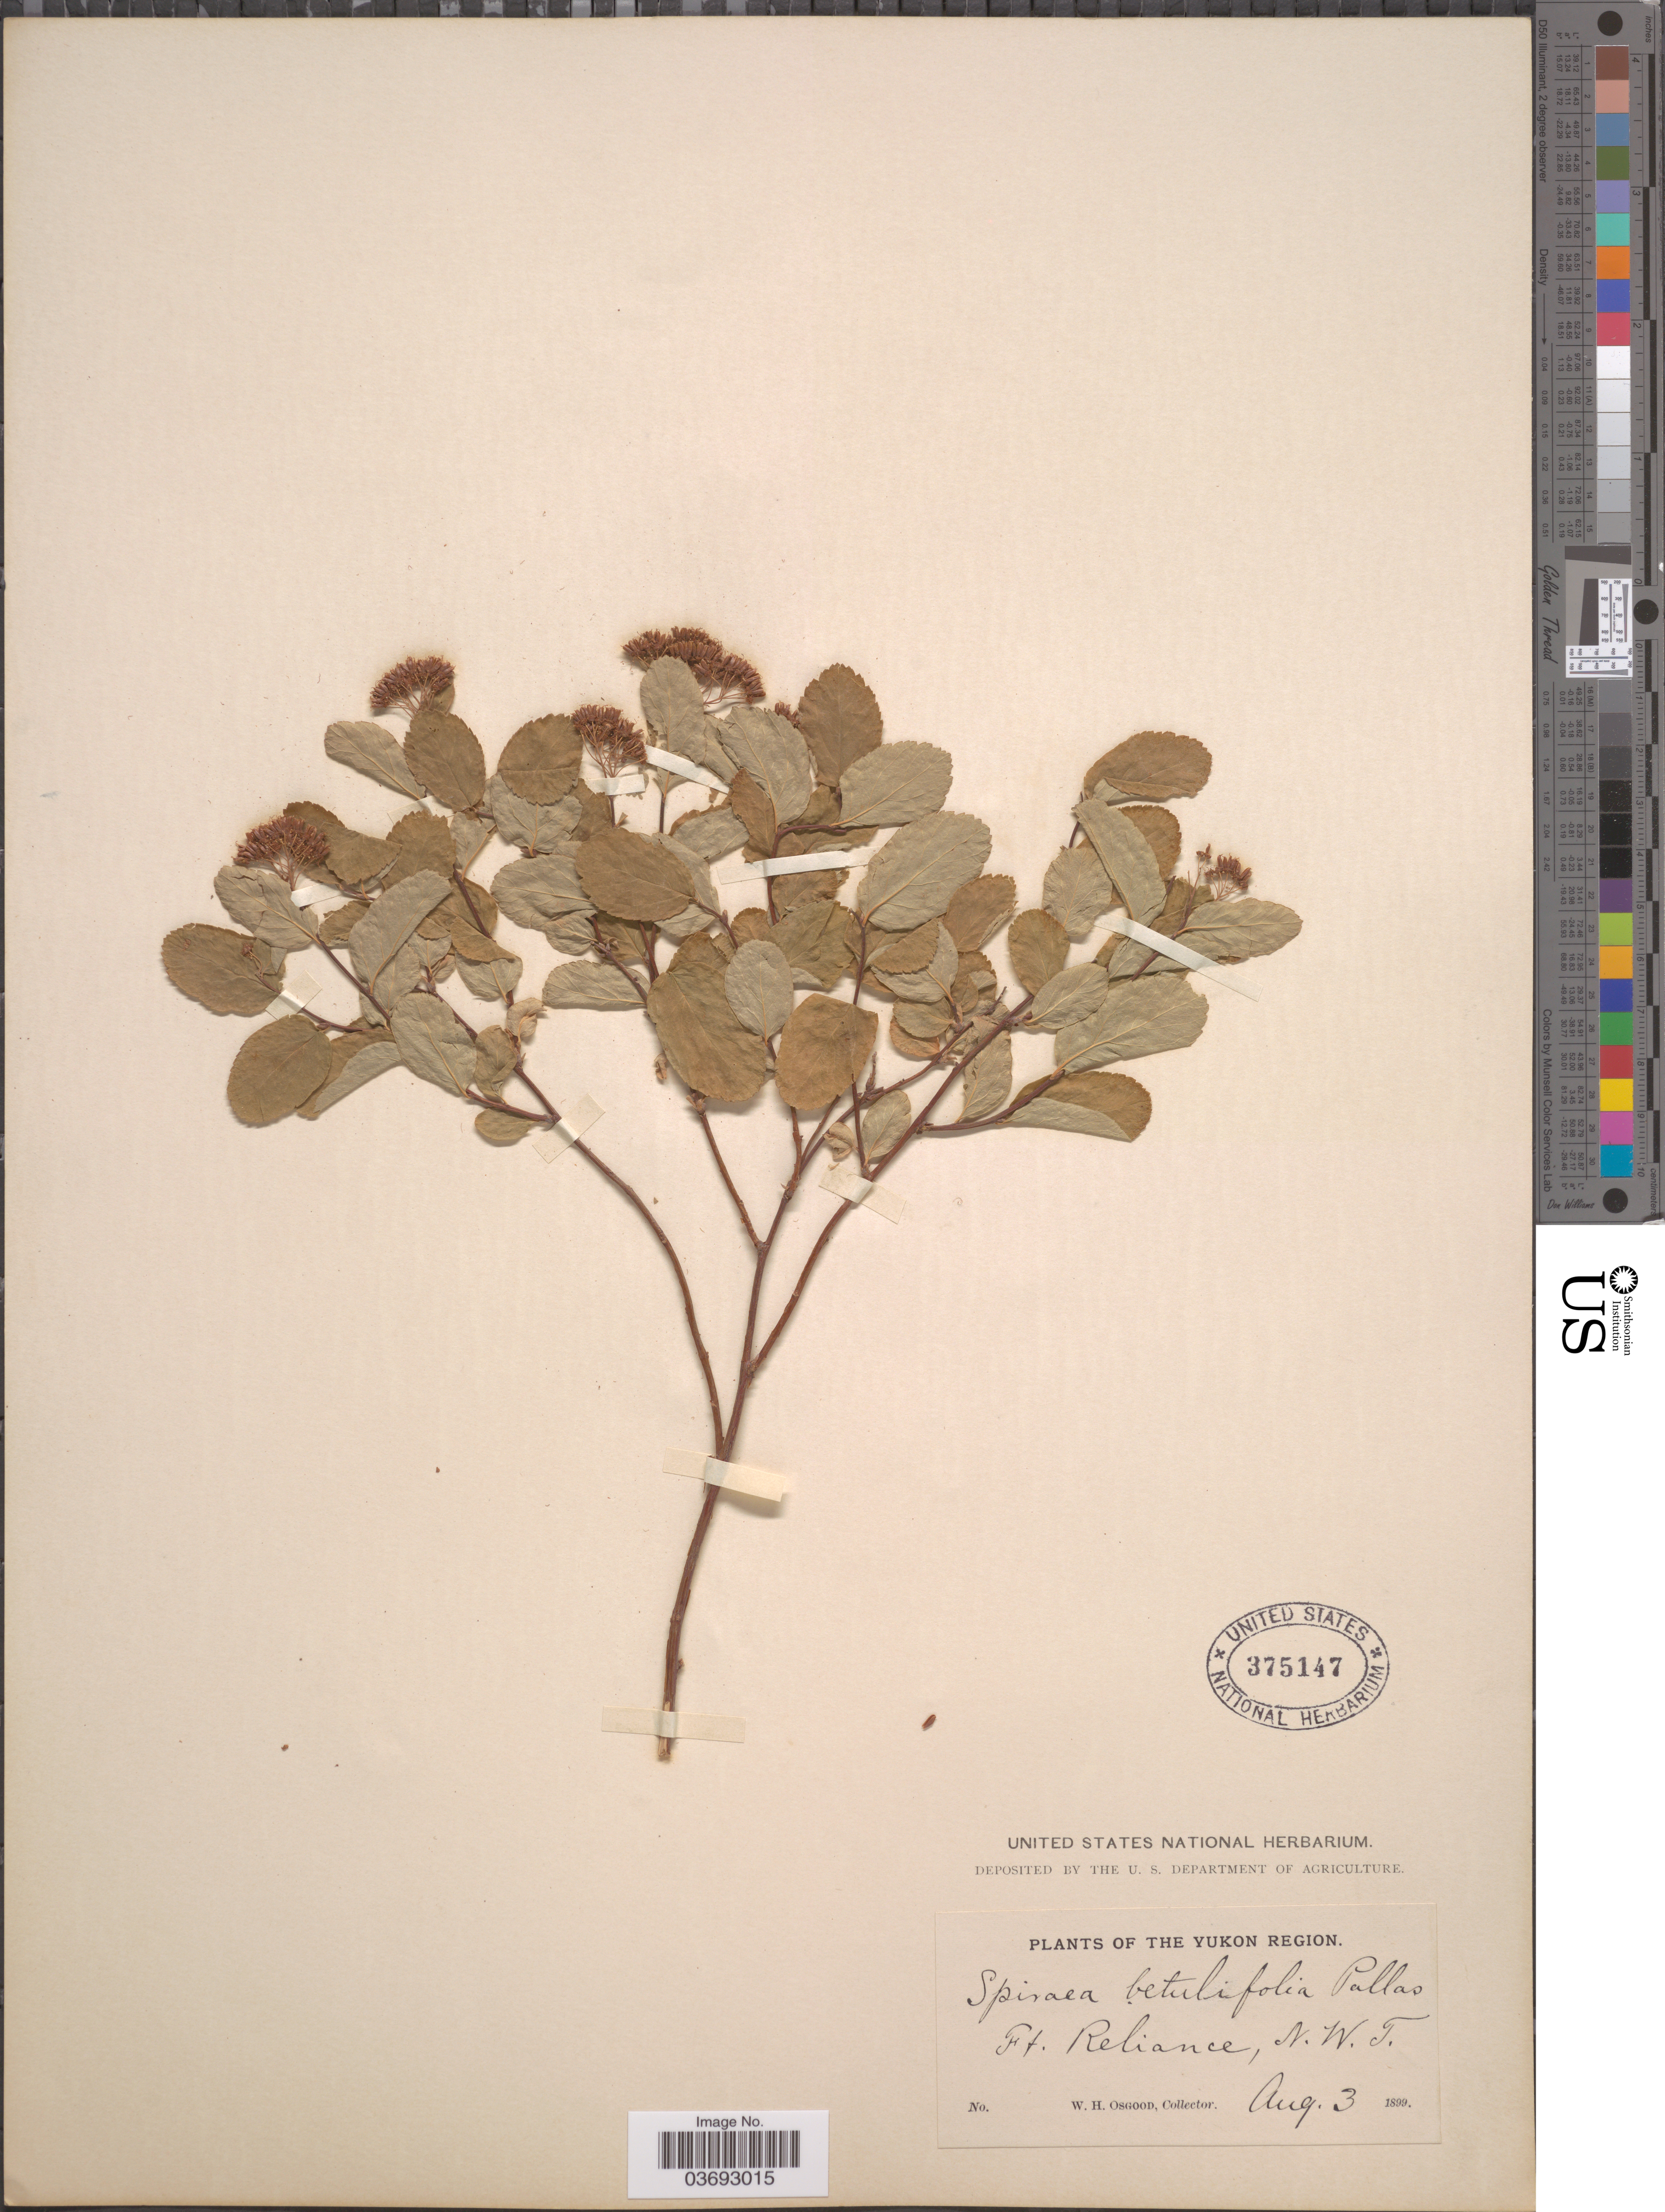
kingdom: Plantae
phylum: Tracheophyta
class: Magnoliopsida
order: Rosales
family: Rosaceae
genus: Spiraea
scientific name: Spiraea stevenii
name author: (C.K. Schneid.) Rydb.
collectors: W. Osgood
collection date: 1899-08-03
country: Canada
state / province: Northwest Territories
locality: Yukon Region. Ft. Reliance.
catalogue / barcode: US 375147